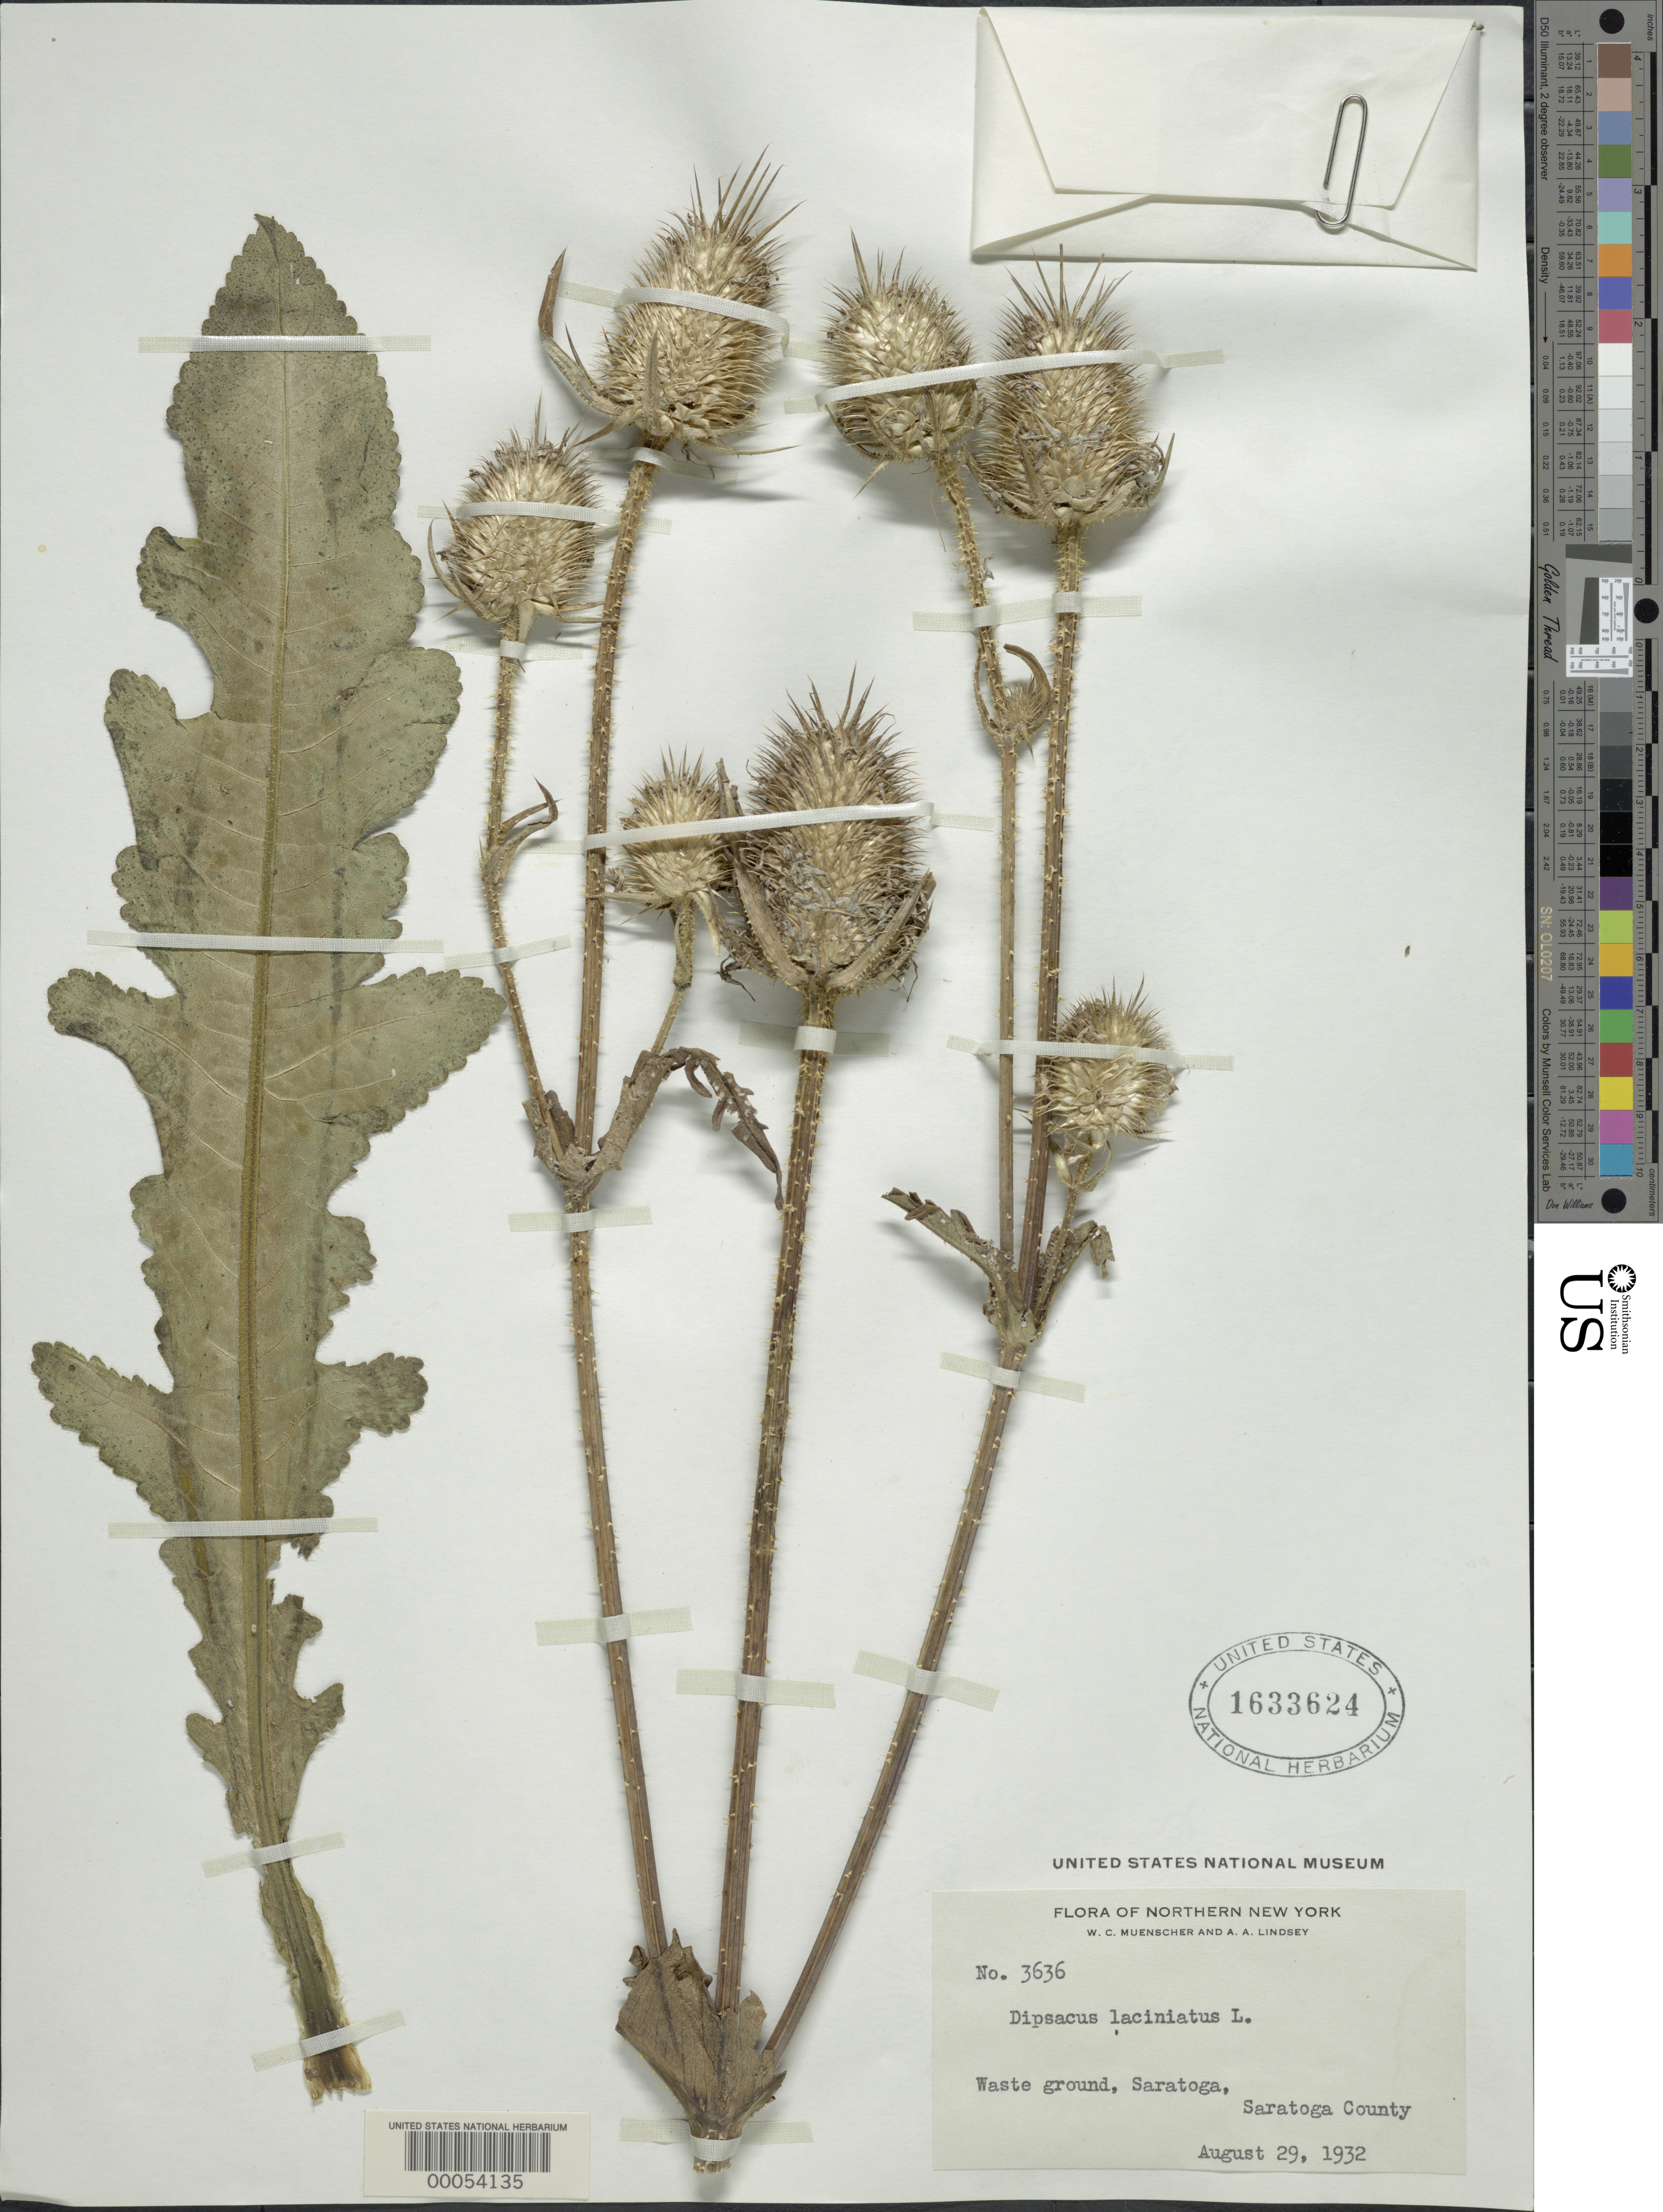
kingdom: Plantae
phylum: Tracheophyta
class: Magnoliopsida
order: Dipsacales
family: Caprifoliaceae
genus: Dipsacus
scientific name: Dipsacus laciniatus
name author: L.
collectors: W. Muenscher & A. Lindsey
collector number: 3636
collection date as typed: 20 Aug 1932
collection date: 1932-08-20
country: United States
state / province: New York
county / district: Saratoga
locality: Saratoga Springs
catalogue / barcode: US 1633624